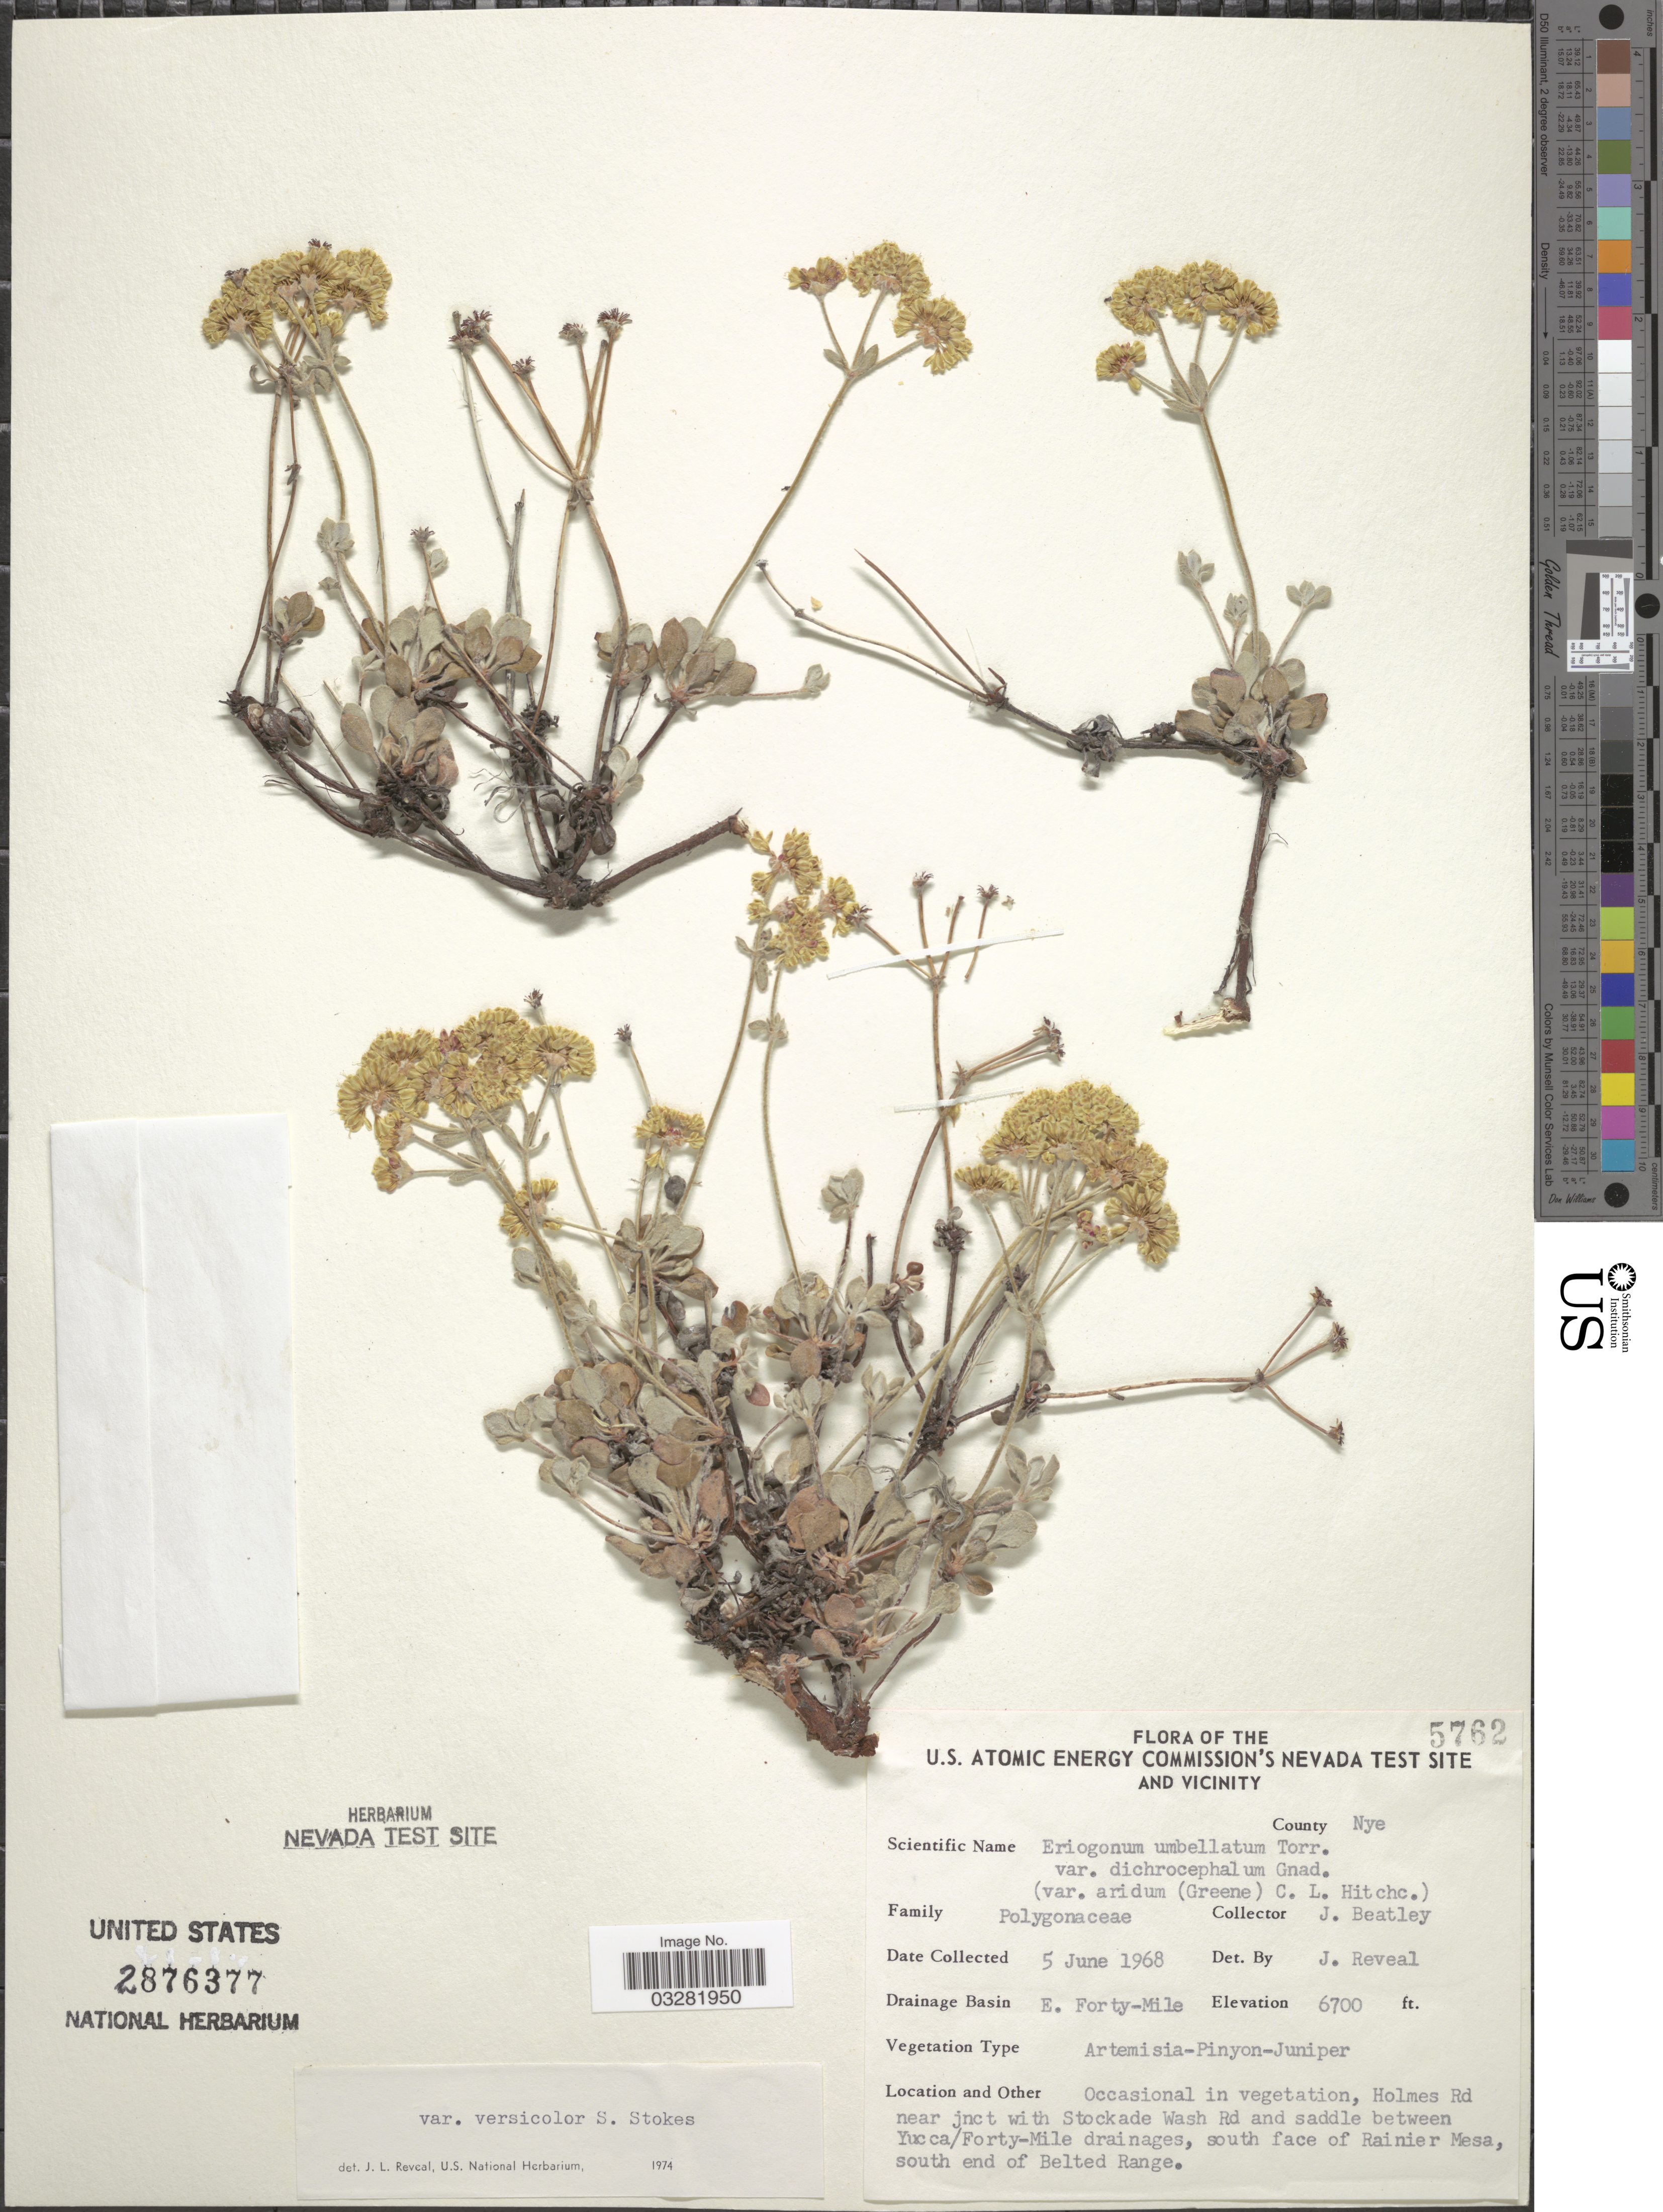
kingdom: Plantae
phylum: Tracheophyta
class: Magnoliopsida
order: Caryophyllales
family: Polygonaceae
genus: Eriogonum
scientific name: Eriogonum umbellatum var. versicolor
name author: S. Stokes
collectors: J. C. Beatley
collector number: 5762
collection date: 1968-06-05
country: United States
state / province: Nevada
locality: The U.S. Atomic Energy Commission's Nevada Test Site and Vicinity. County Nye. Drainage Basin E. Forty-Mile. Holmes Rd near jnct with Stockade Wash Rd and saddle between Yucca/ Forty-Mile drainages, south face of Rainier Mesa, south end of Belted Range.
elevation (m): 2042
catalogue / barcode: US 2876377